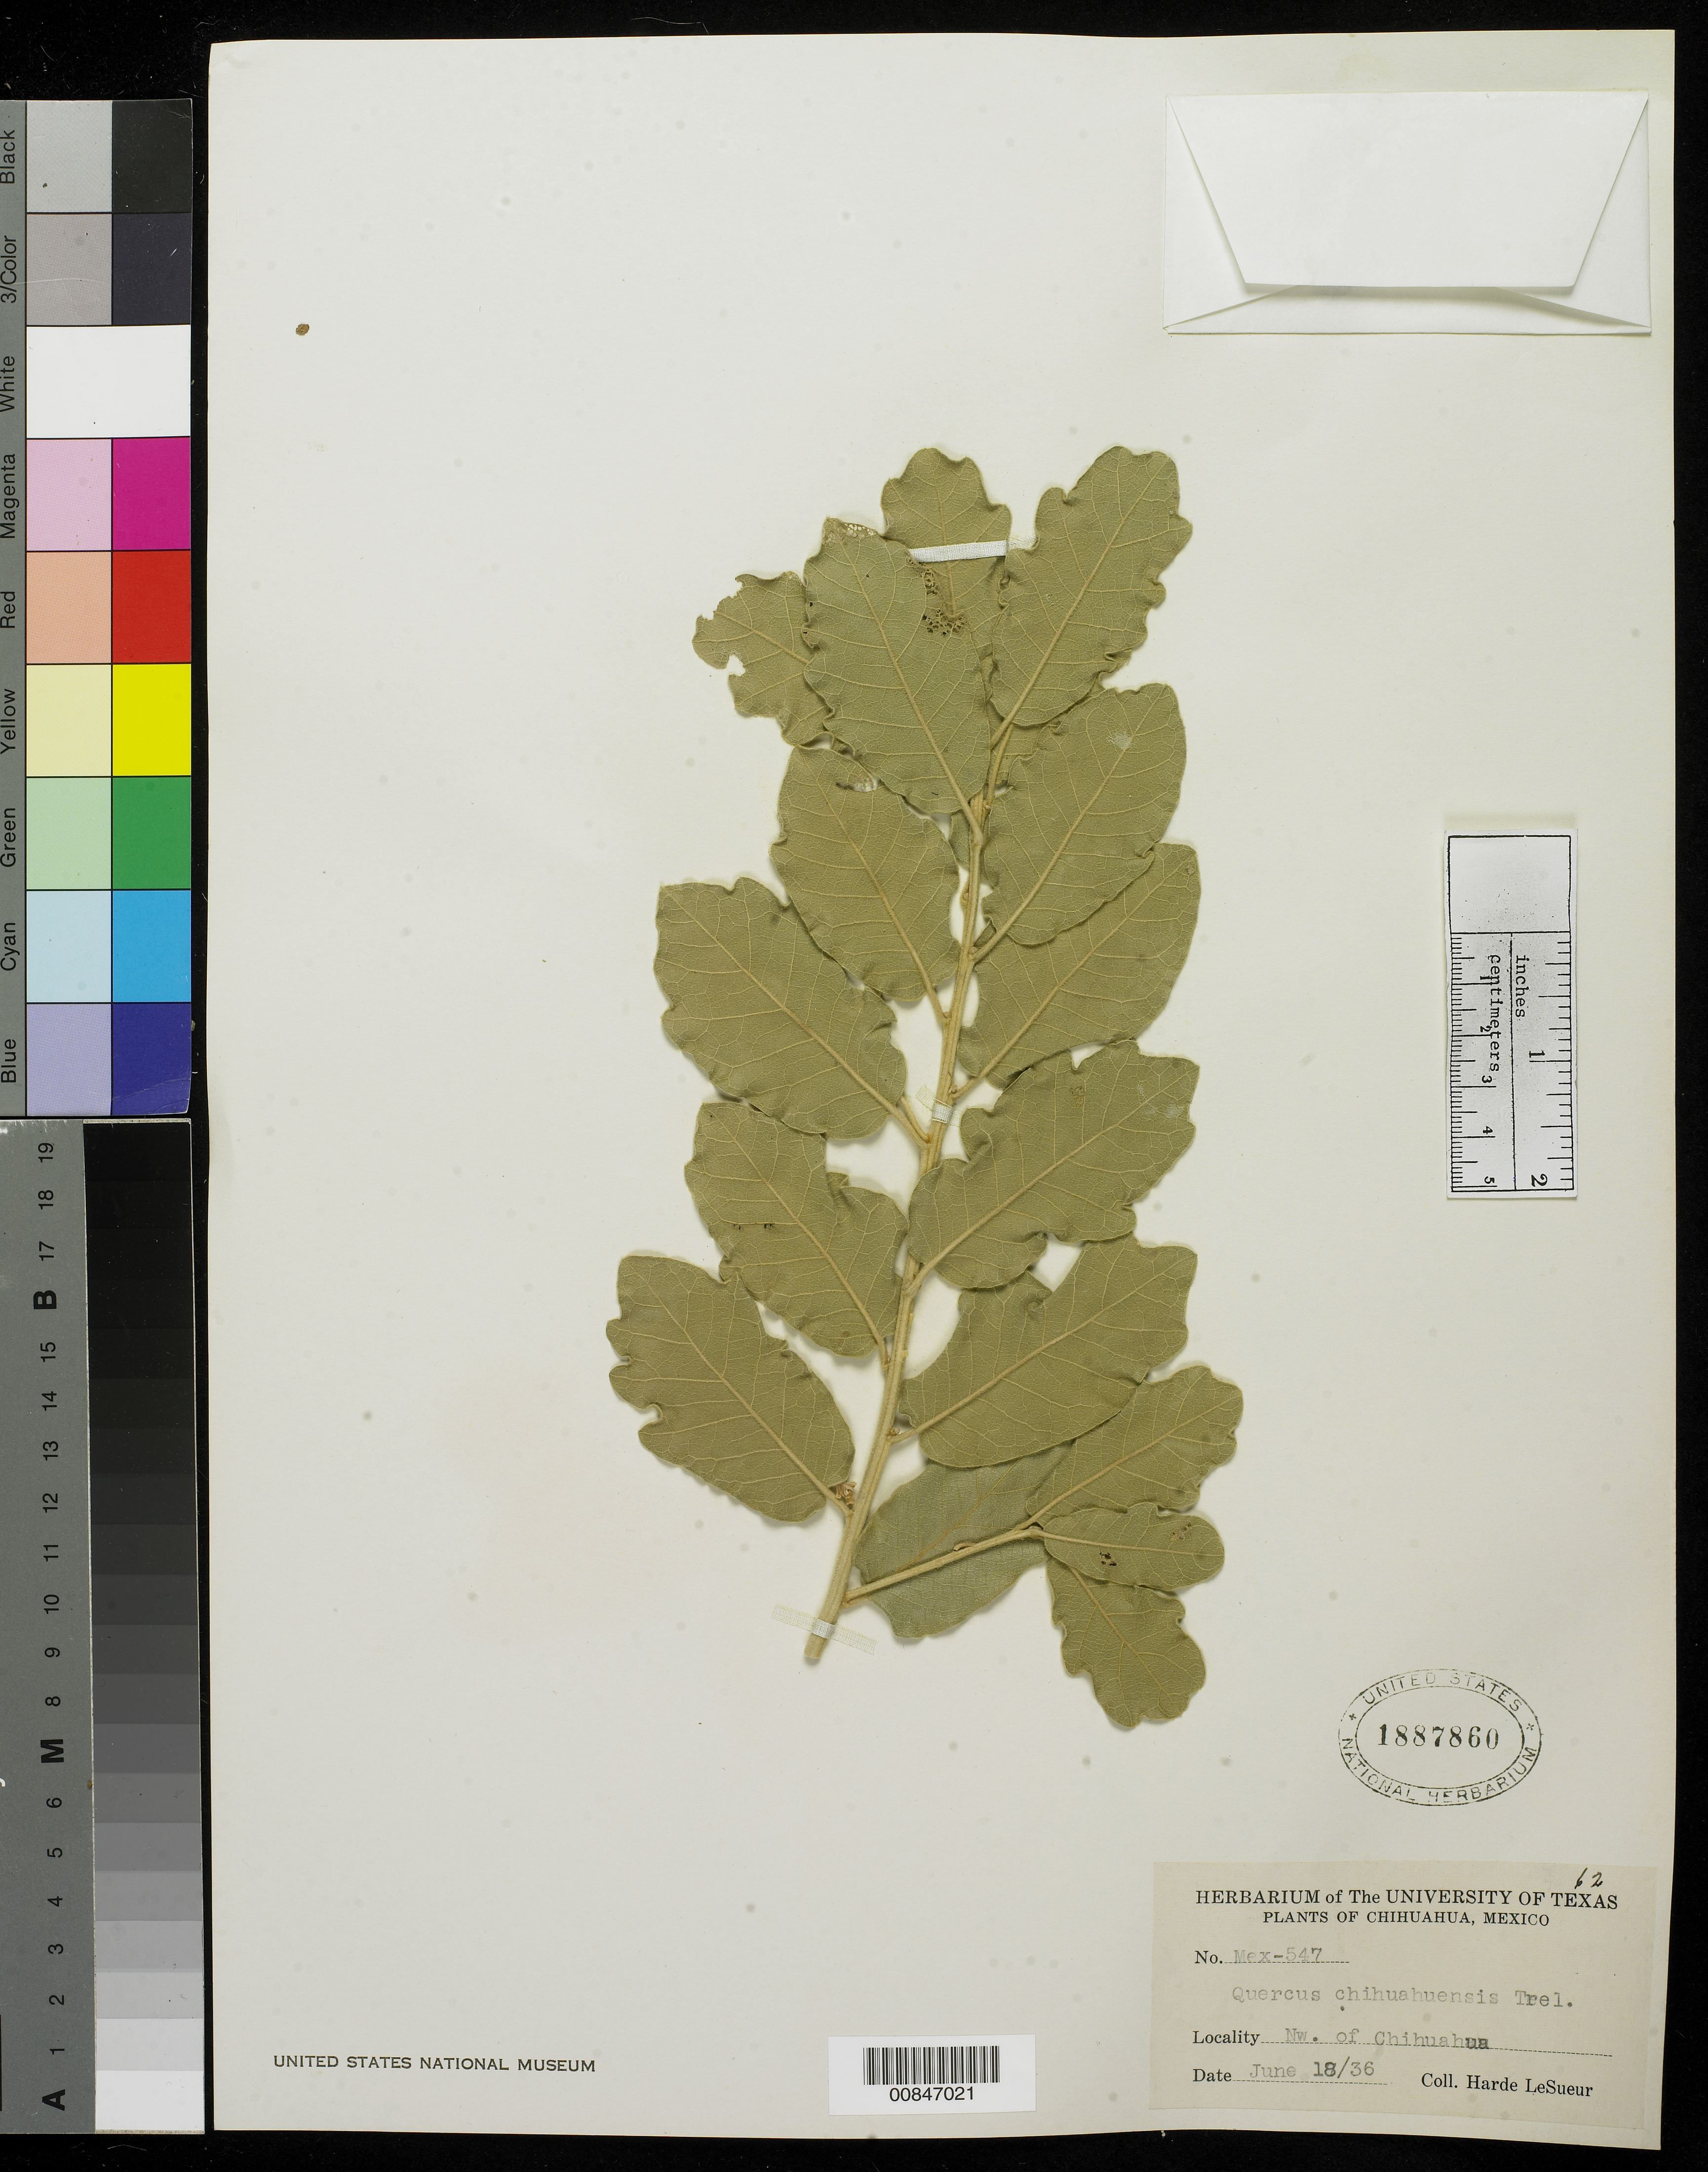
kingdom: Plantae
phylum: Tracheophyta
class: Magnoliopsida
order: Fagales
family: Fagaceae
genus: Quercus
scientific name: Quercus chihuahuensis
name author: Trel.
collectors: D. H. LeSueur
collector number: MEX - 547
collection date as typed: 18 Jun 1936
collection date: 1936-06-18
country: Mexico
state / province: Chihuahua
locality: NW of Chihuahua.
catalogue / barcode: US 1887860